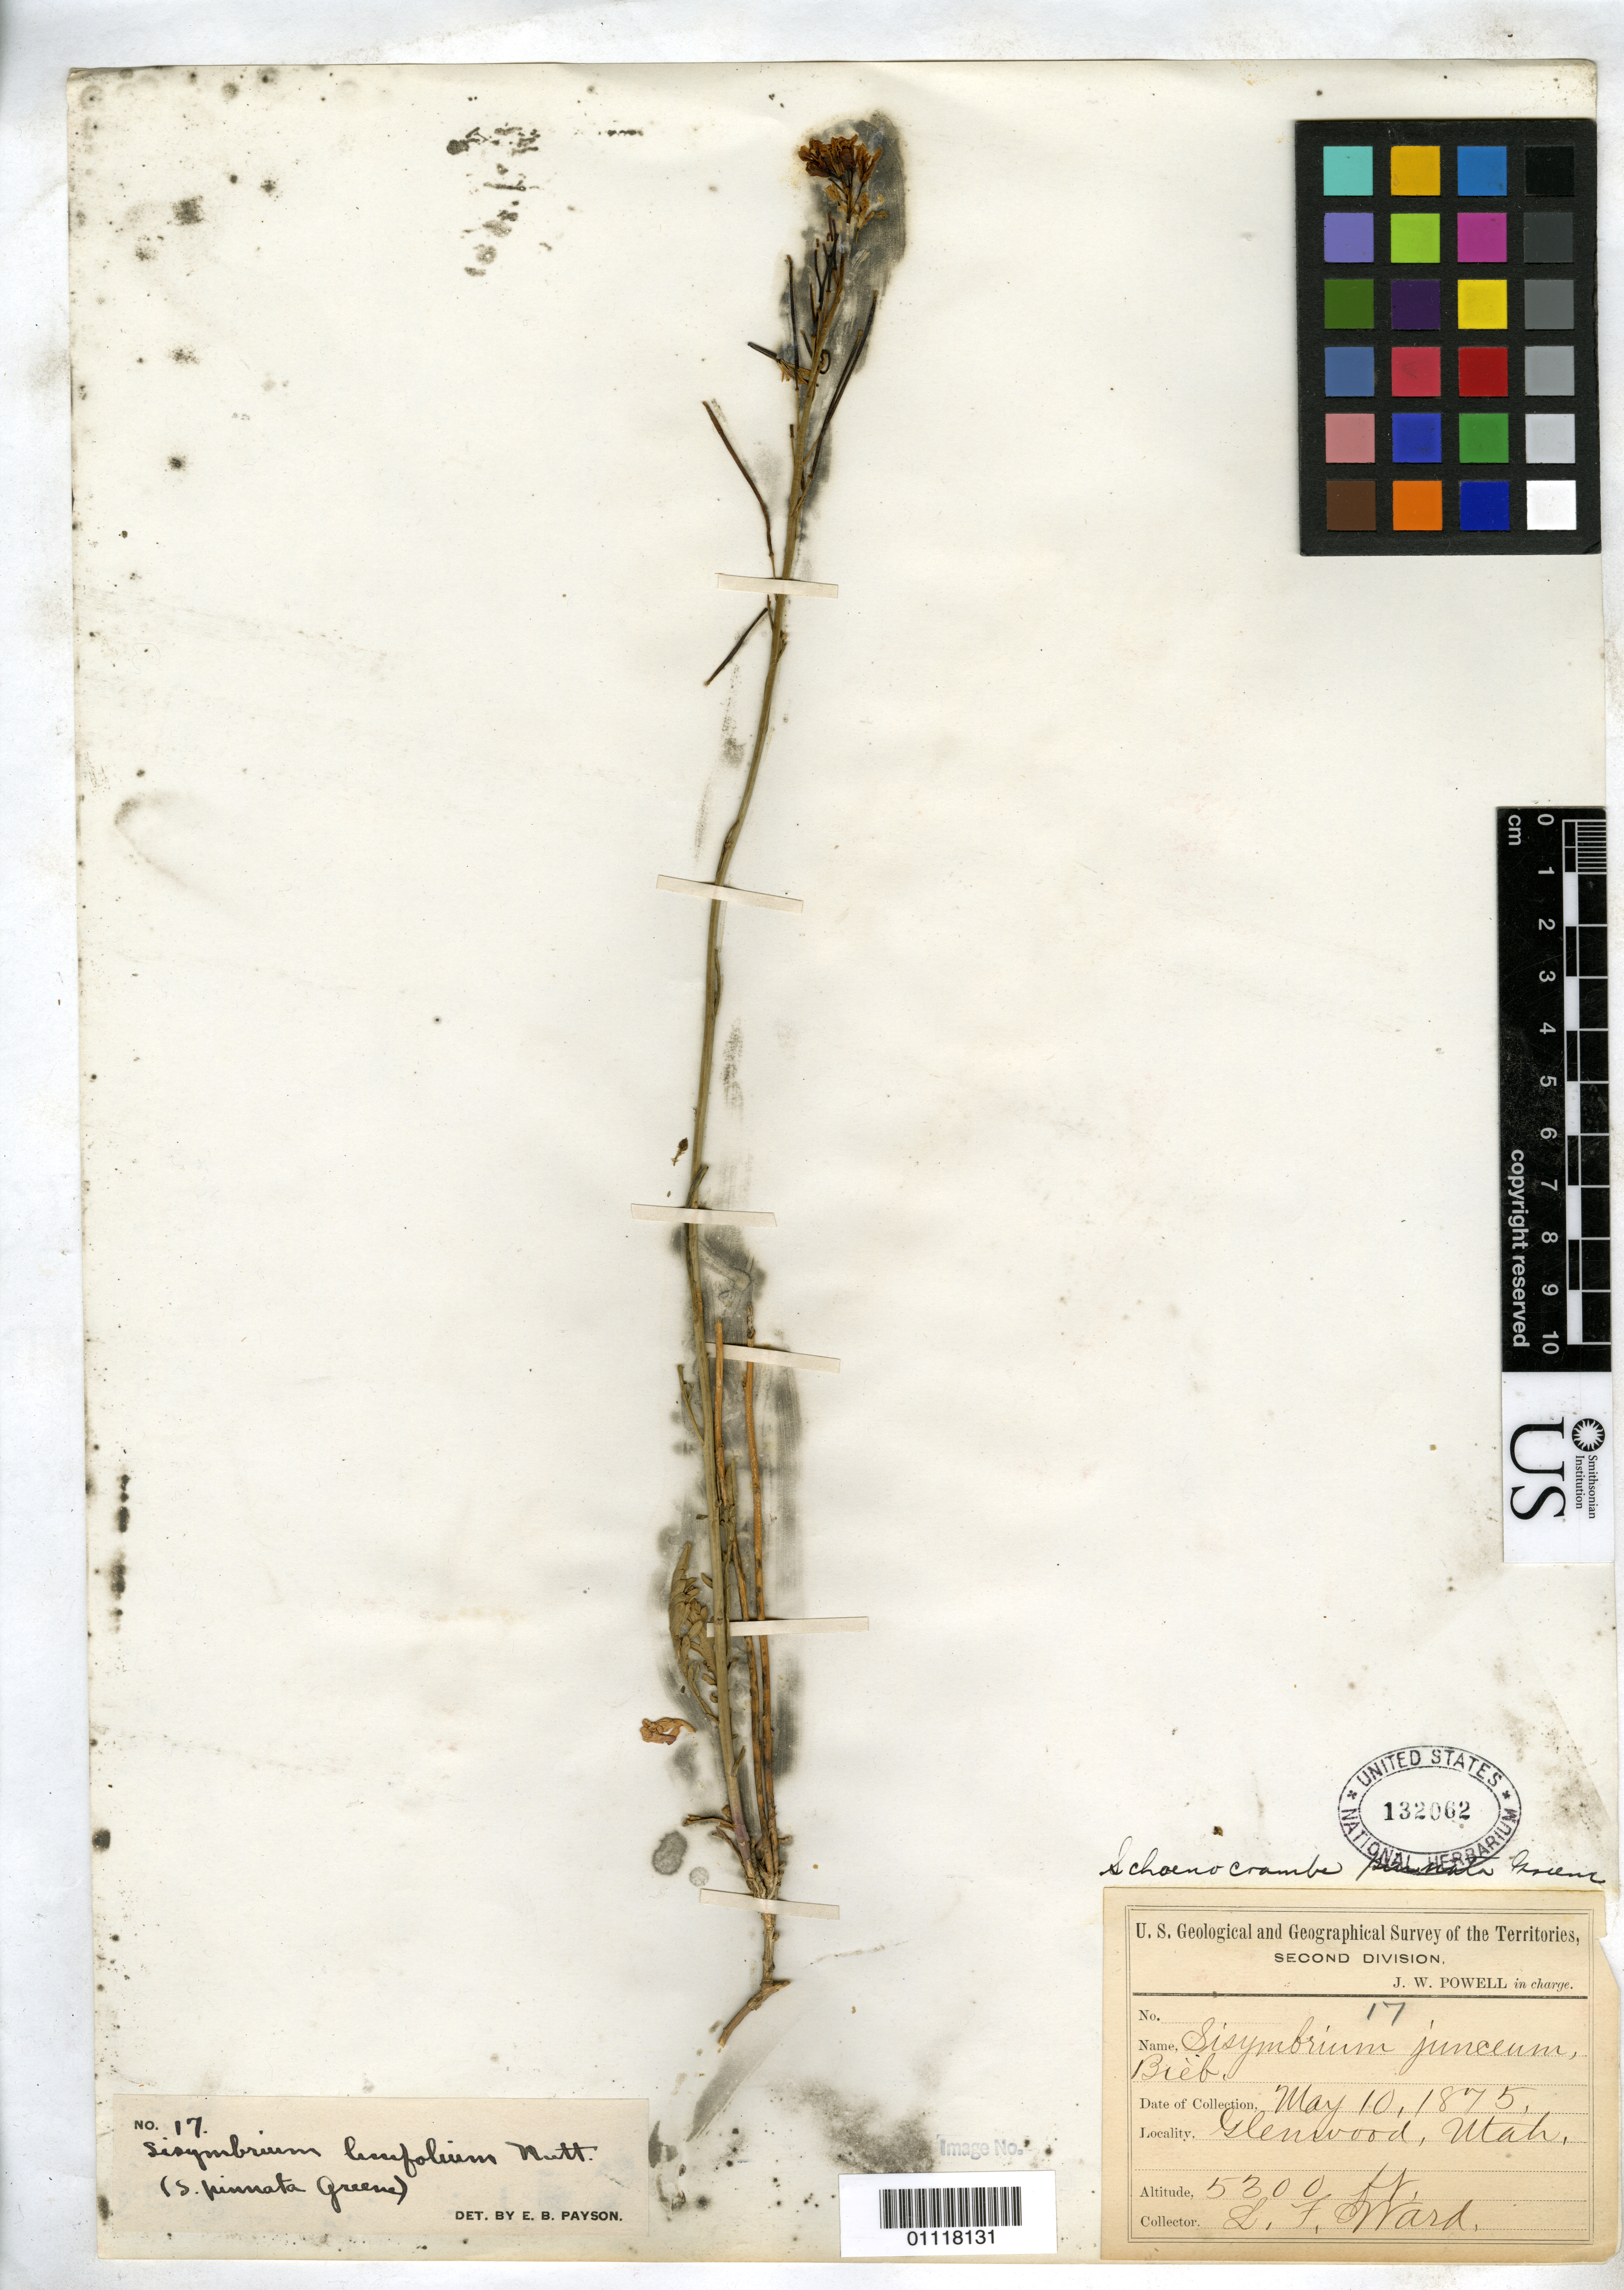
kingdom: Plantae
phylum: Tracheophyta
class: Magnoliopsida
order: Brassicales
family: Brassicaceae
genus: Sisymbrium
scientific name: Sisymbrium linifolium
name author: (Nutt.) Nutt. ex Torr. & A. Gray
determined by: Payson, E. B.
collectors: L. F. Ward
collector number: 17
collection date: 1875-05-10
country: United States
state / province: Utah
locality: Glenwood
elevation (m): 1615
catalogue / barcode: US 132062